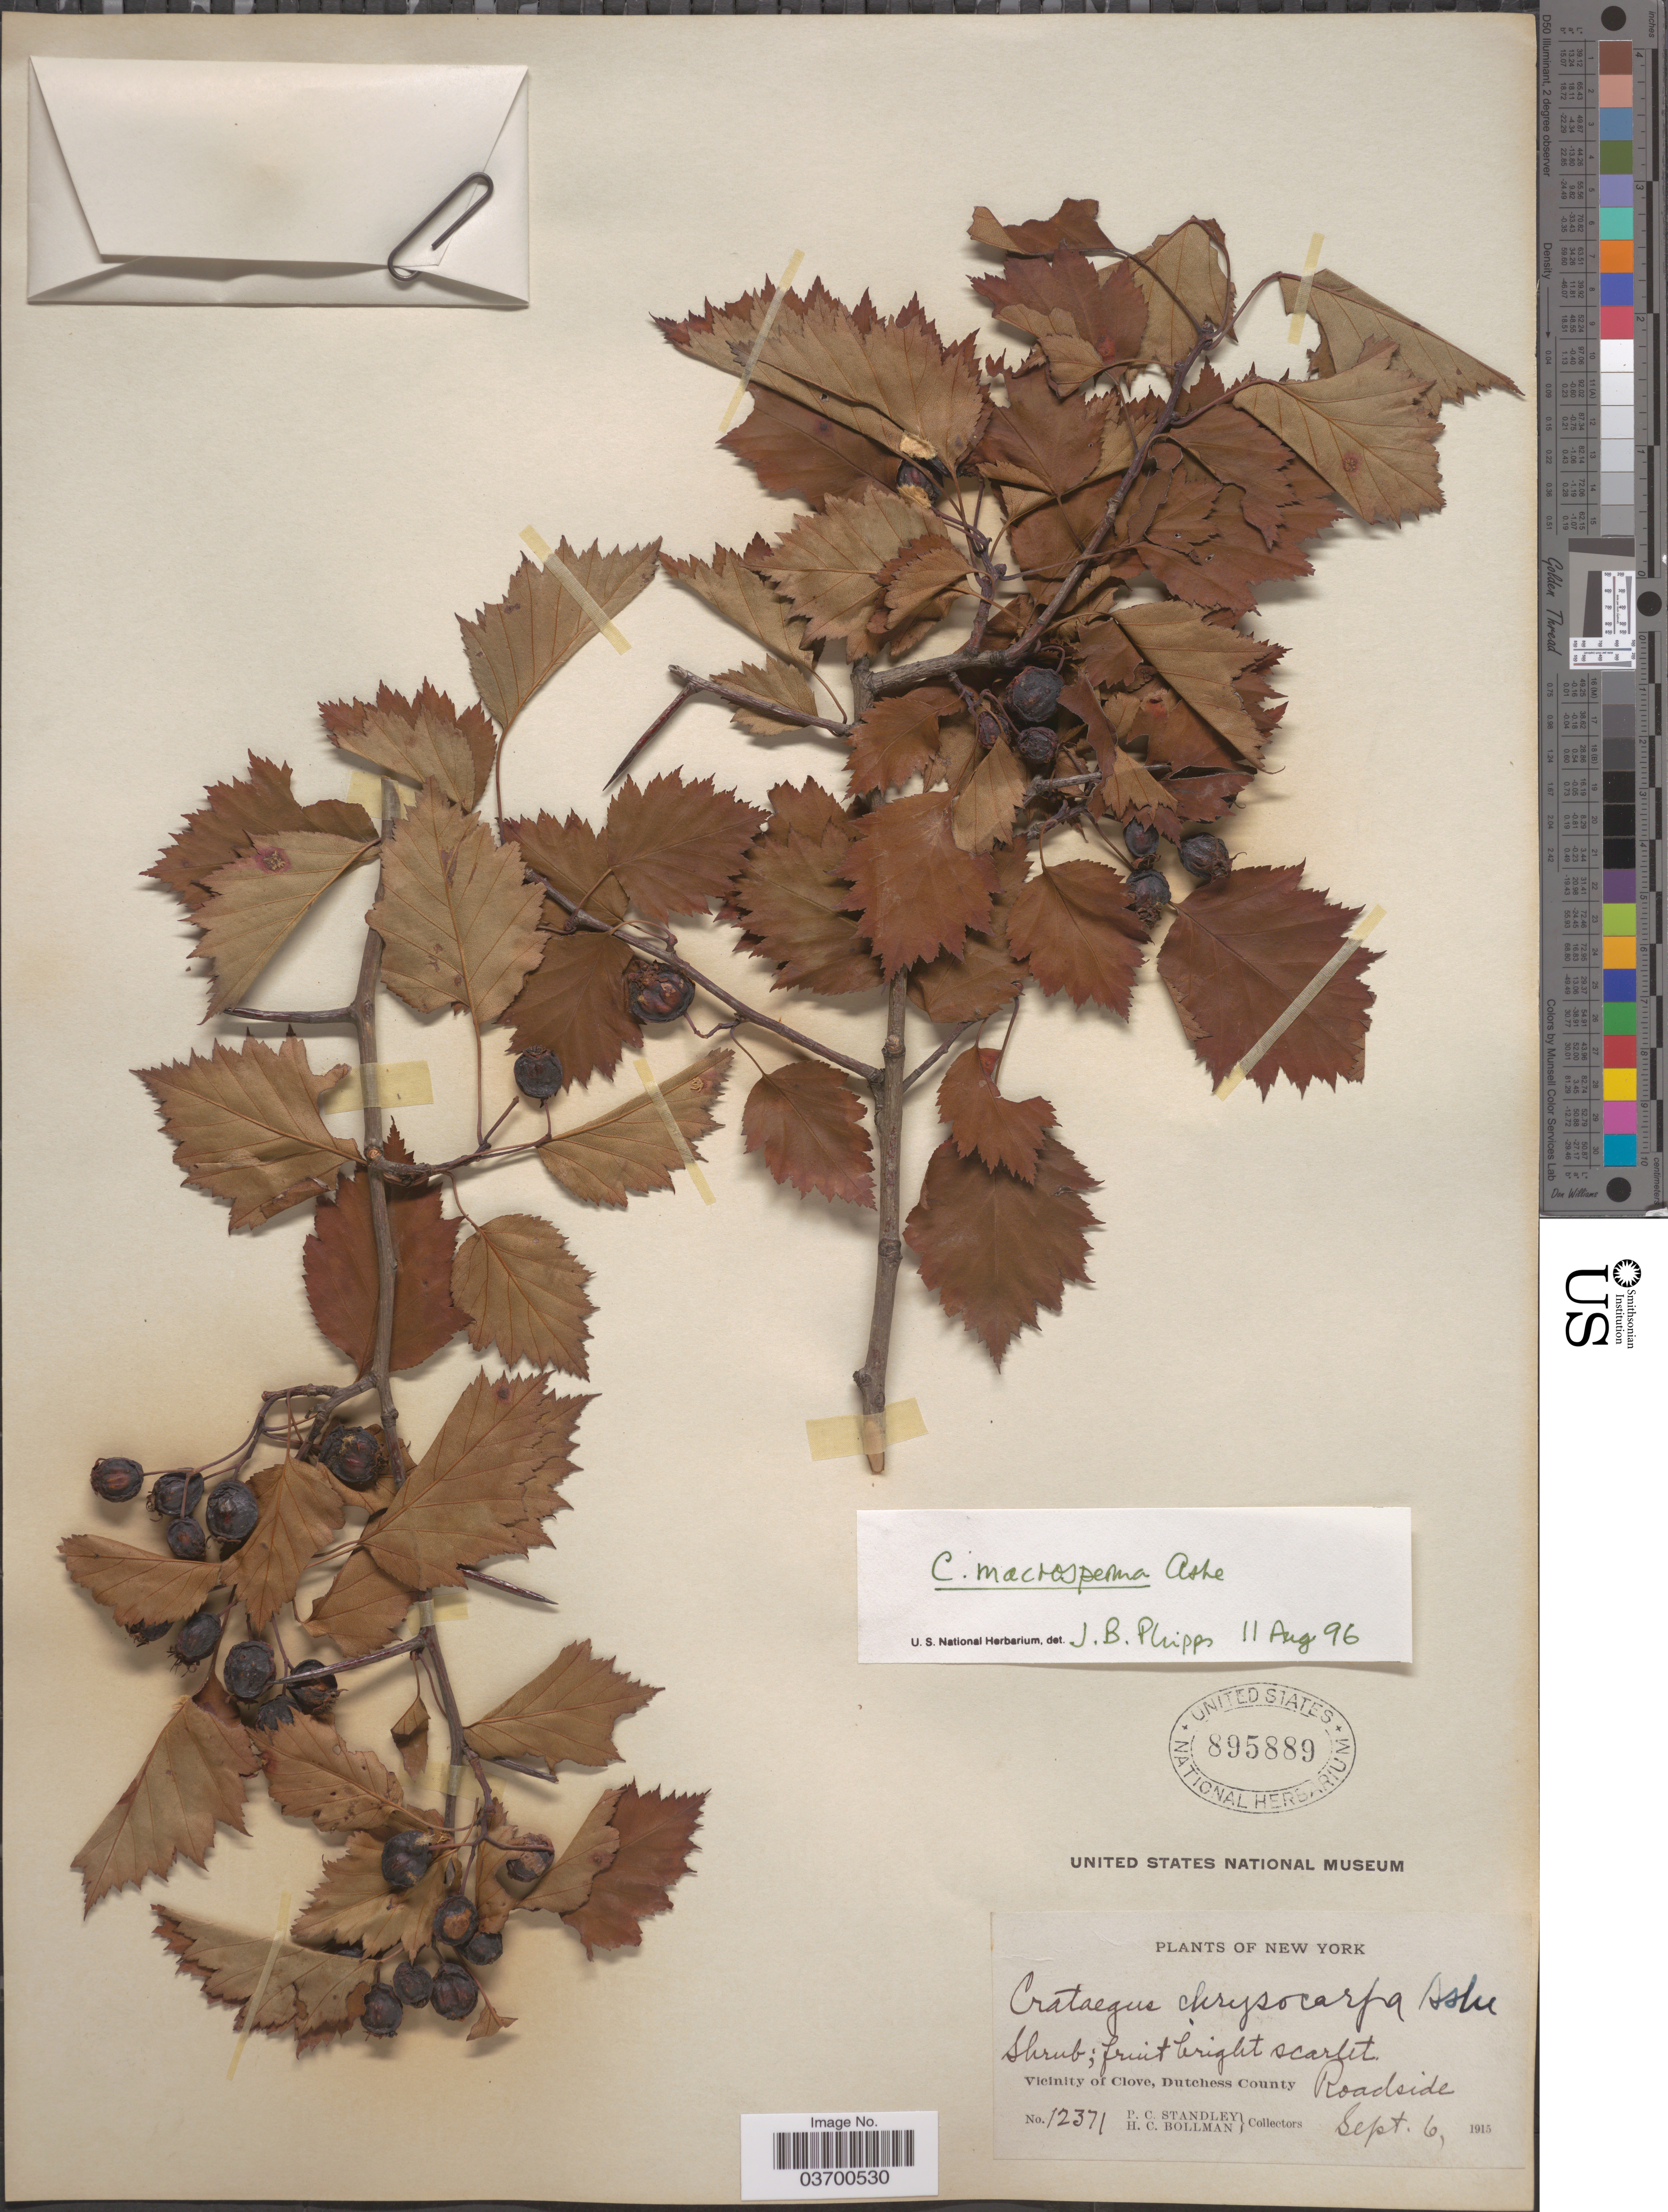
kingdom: Plantae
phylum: Tracheophyta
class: Magnoliopsida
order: Rosales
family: Rosaceae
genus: Crataegus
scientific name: Crataegus macrosperma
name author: Ashe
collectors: P. C. Standley & H. C. Bollman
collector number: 12371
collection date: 1915-09-06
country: United States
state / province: New York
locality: Vicinity of Clove, Dutchness County Roadside.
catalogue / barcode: US 895889